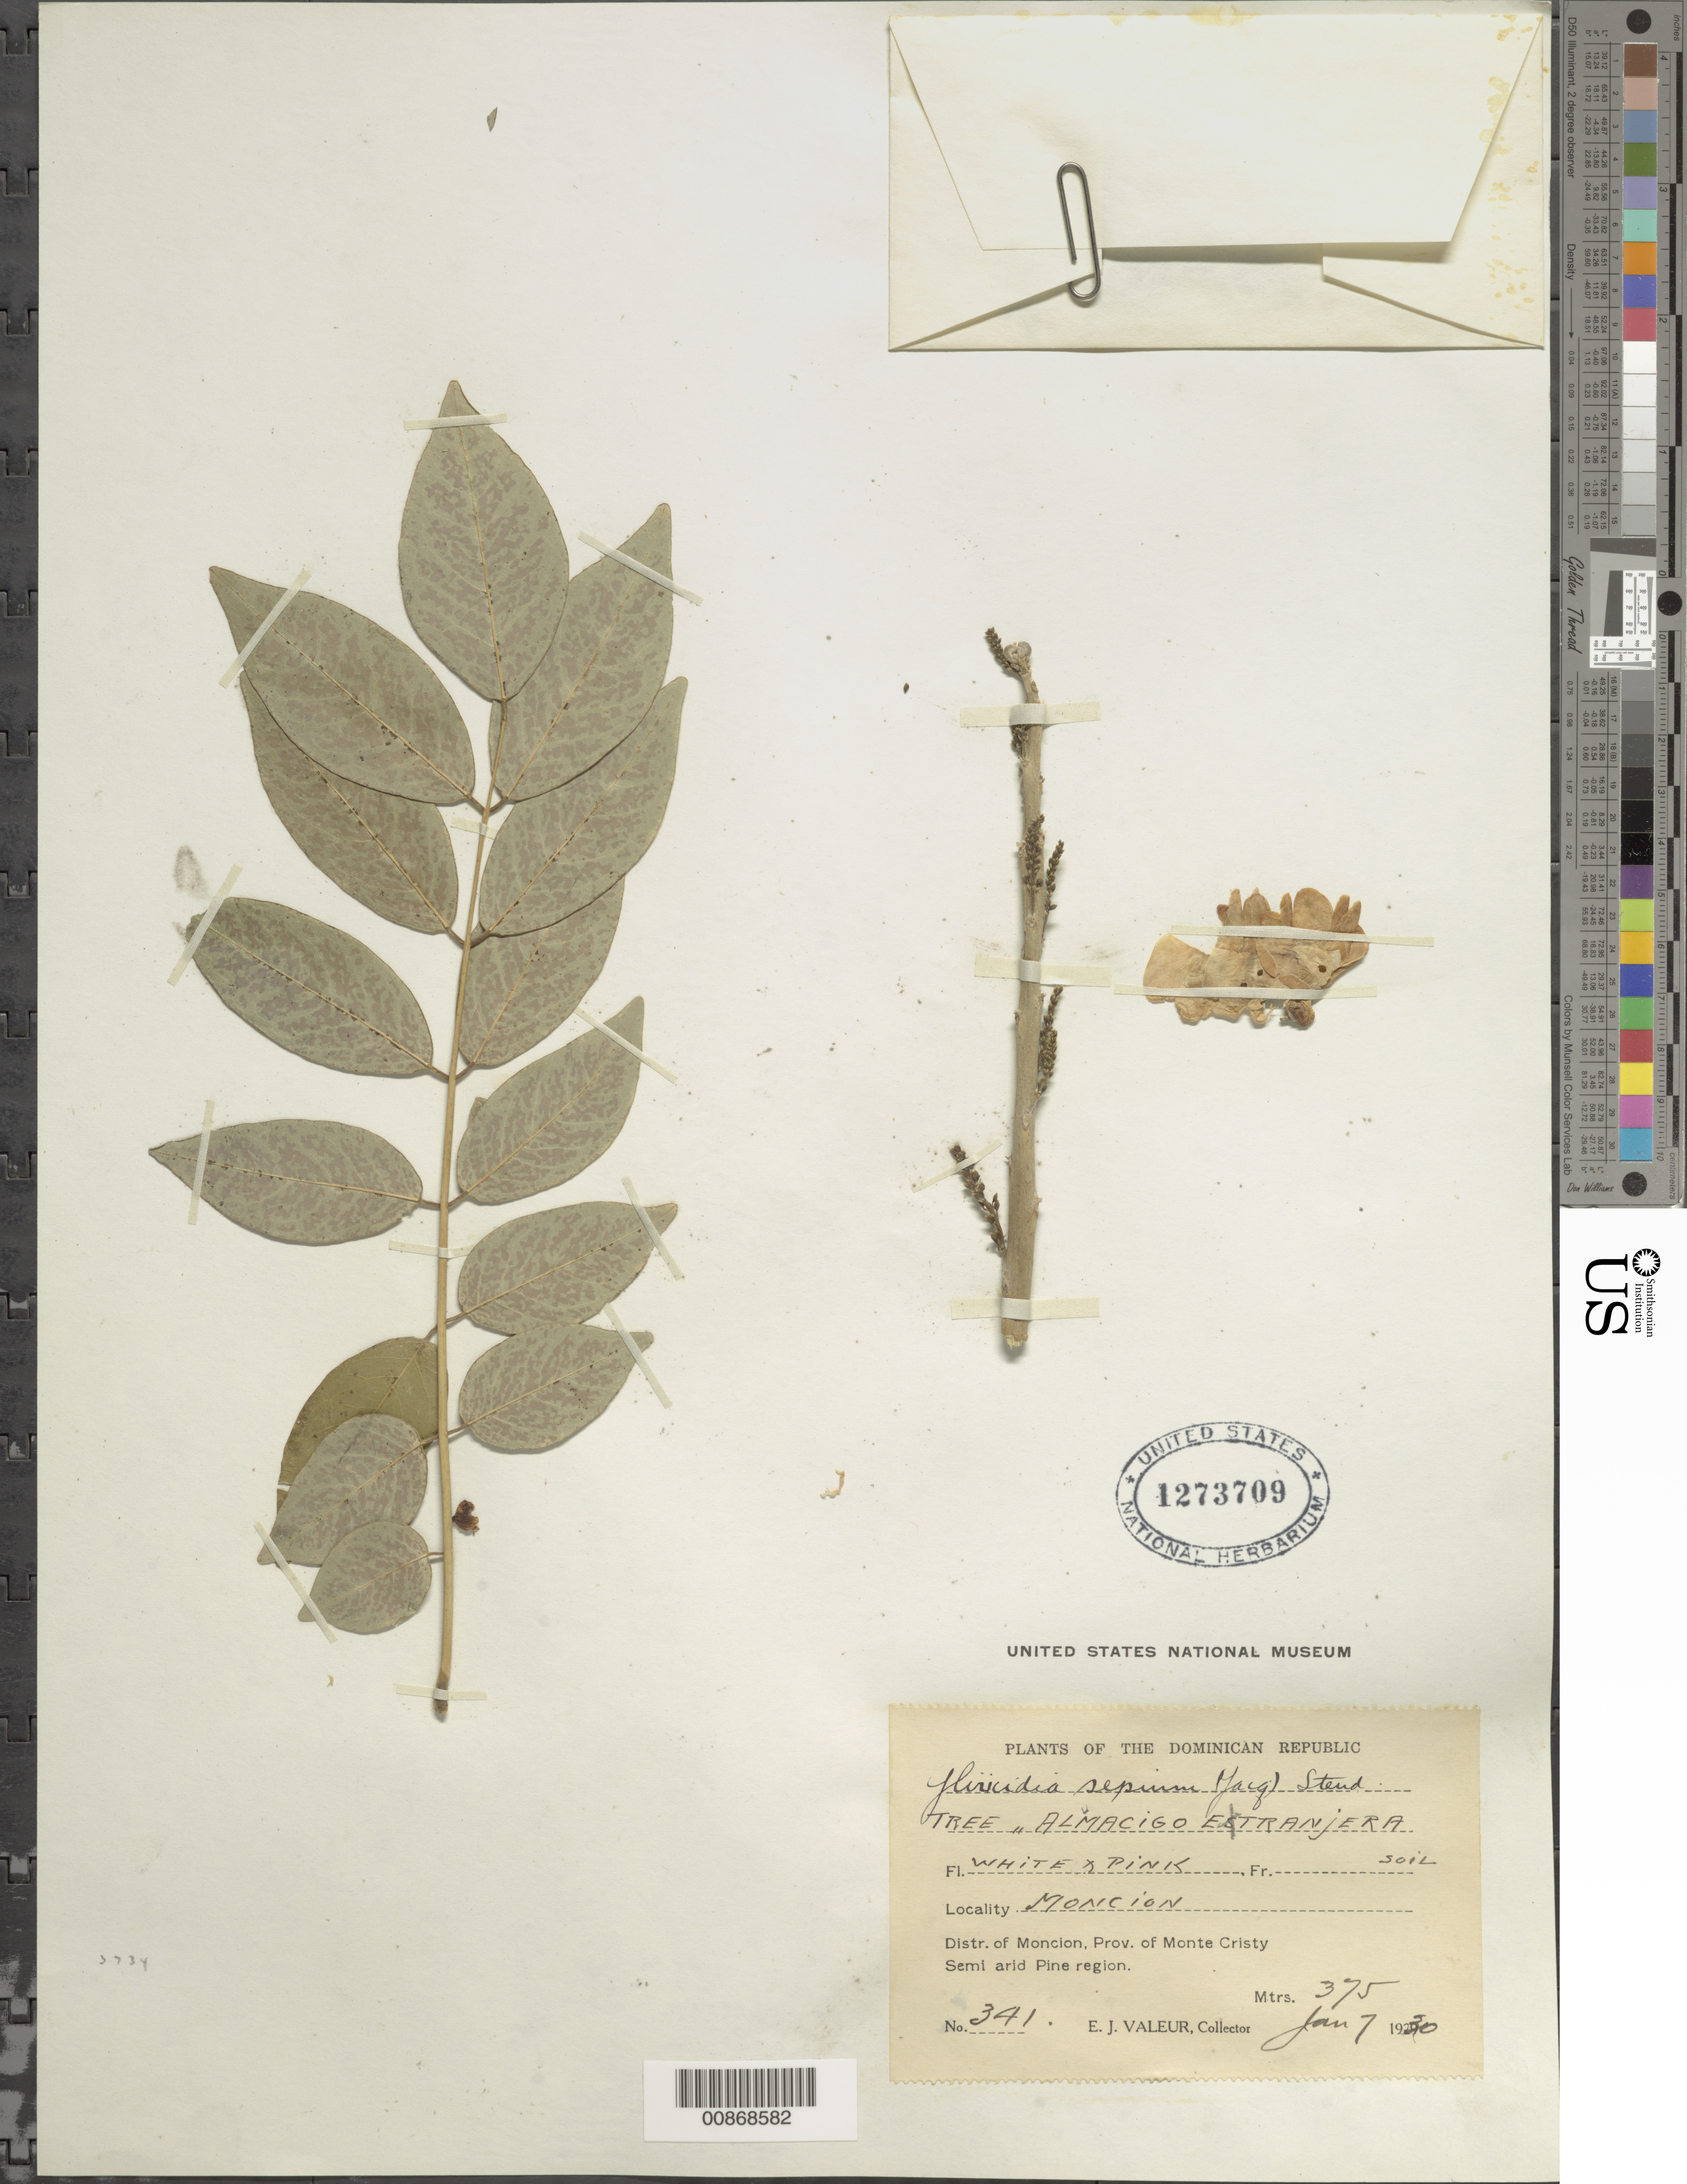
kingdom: Plantae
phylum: Tracheophyta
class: Magnoliopsida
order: Fabales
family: Fabaceae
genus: Gliricidia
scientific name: Gliricidia sepium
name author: (Jacq.) Kunth ex Walp.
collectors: E. Valeur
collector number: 341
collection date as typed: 07 Jan 1930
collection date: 1930-01-07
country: Dominican Republic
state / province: Monte Cristi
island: Hispaniola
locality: Monción. Distr. of Monción.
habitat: Soil. Semi arid Pine region.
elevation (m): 375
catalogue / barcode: US 1273709